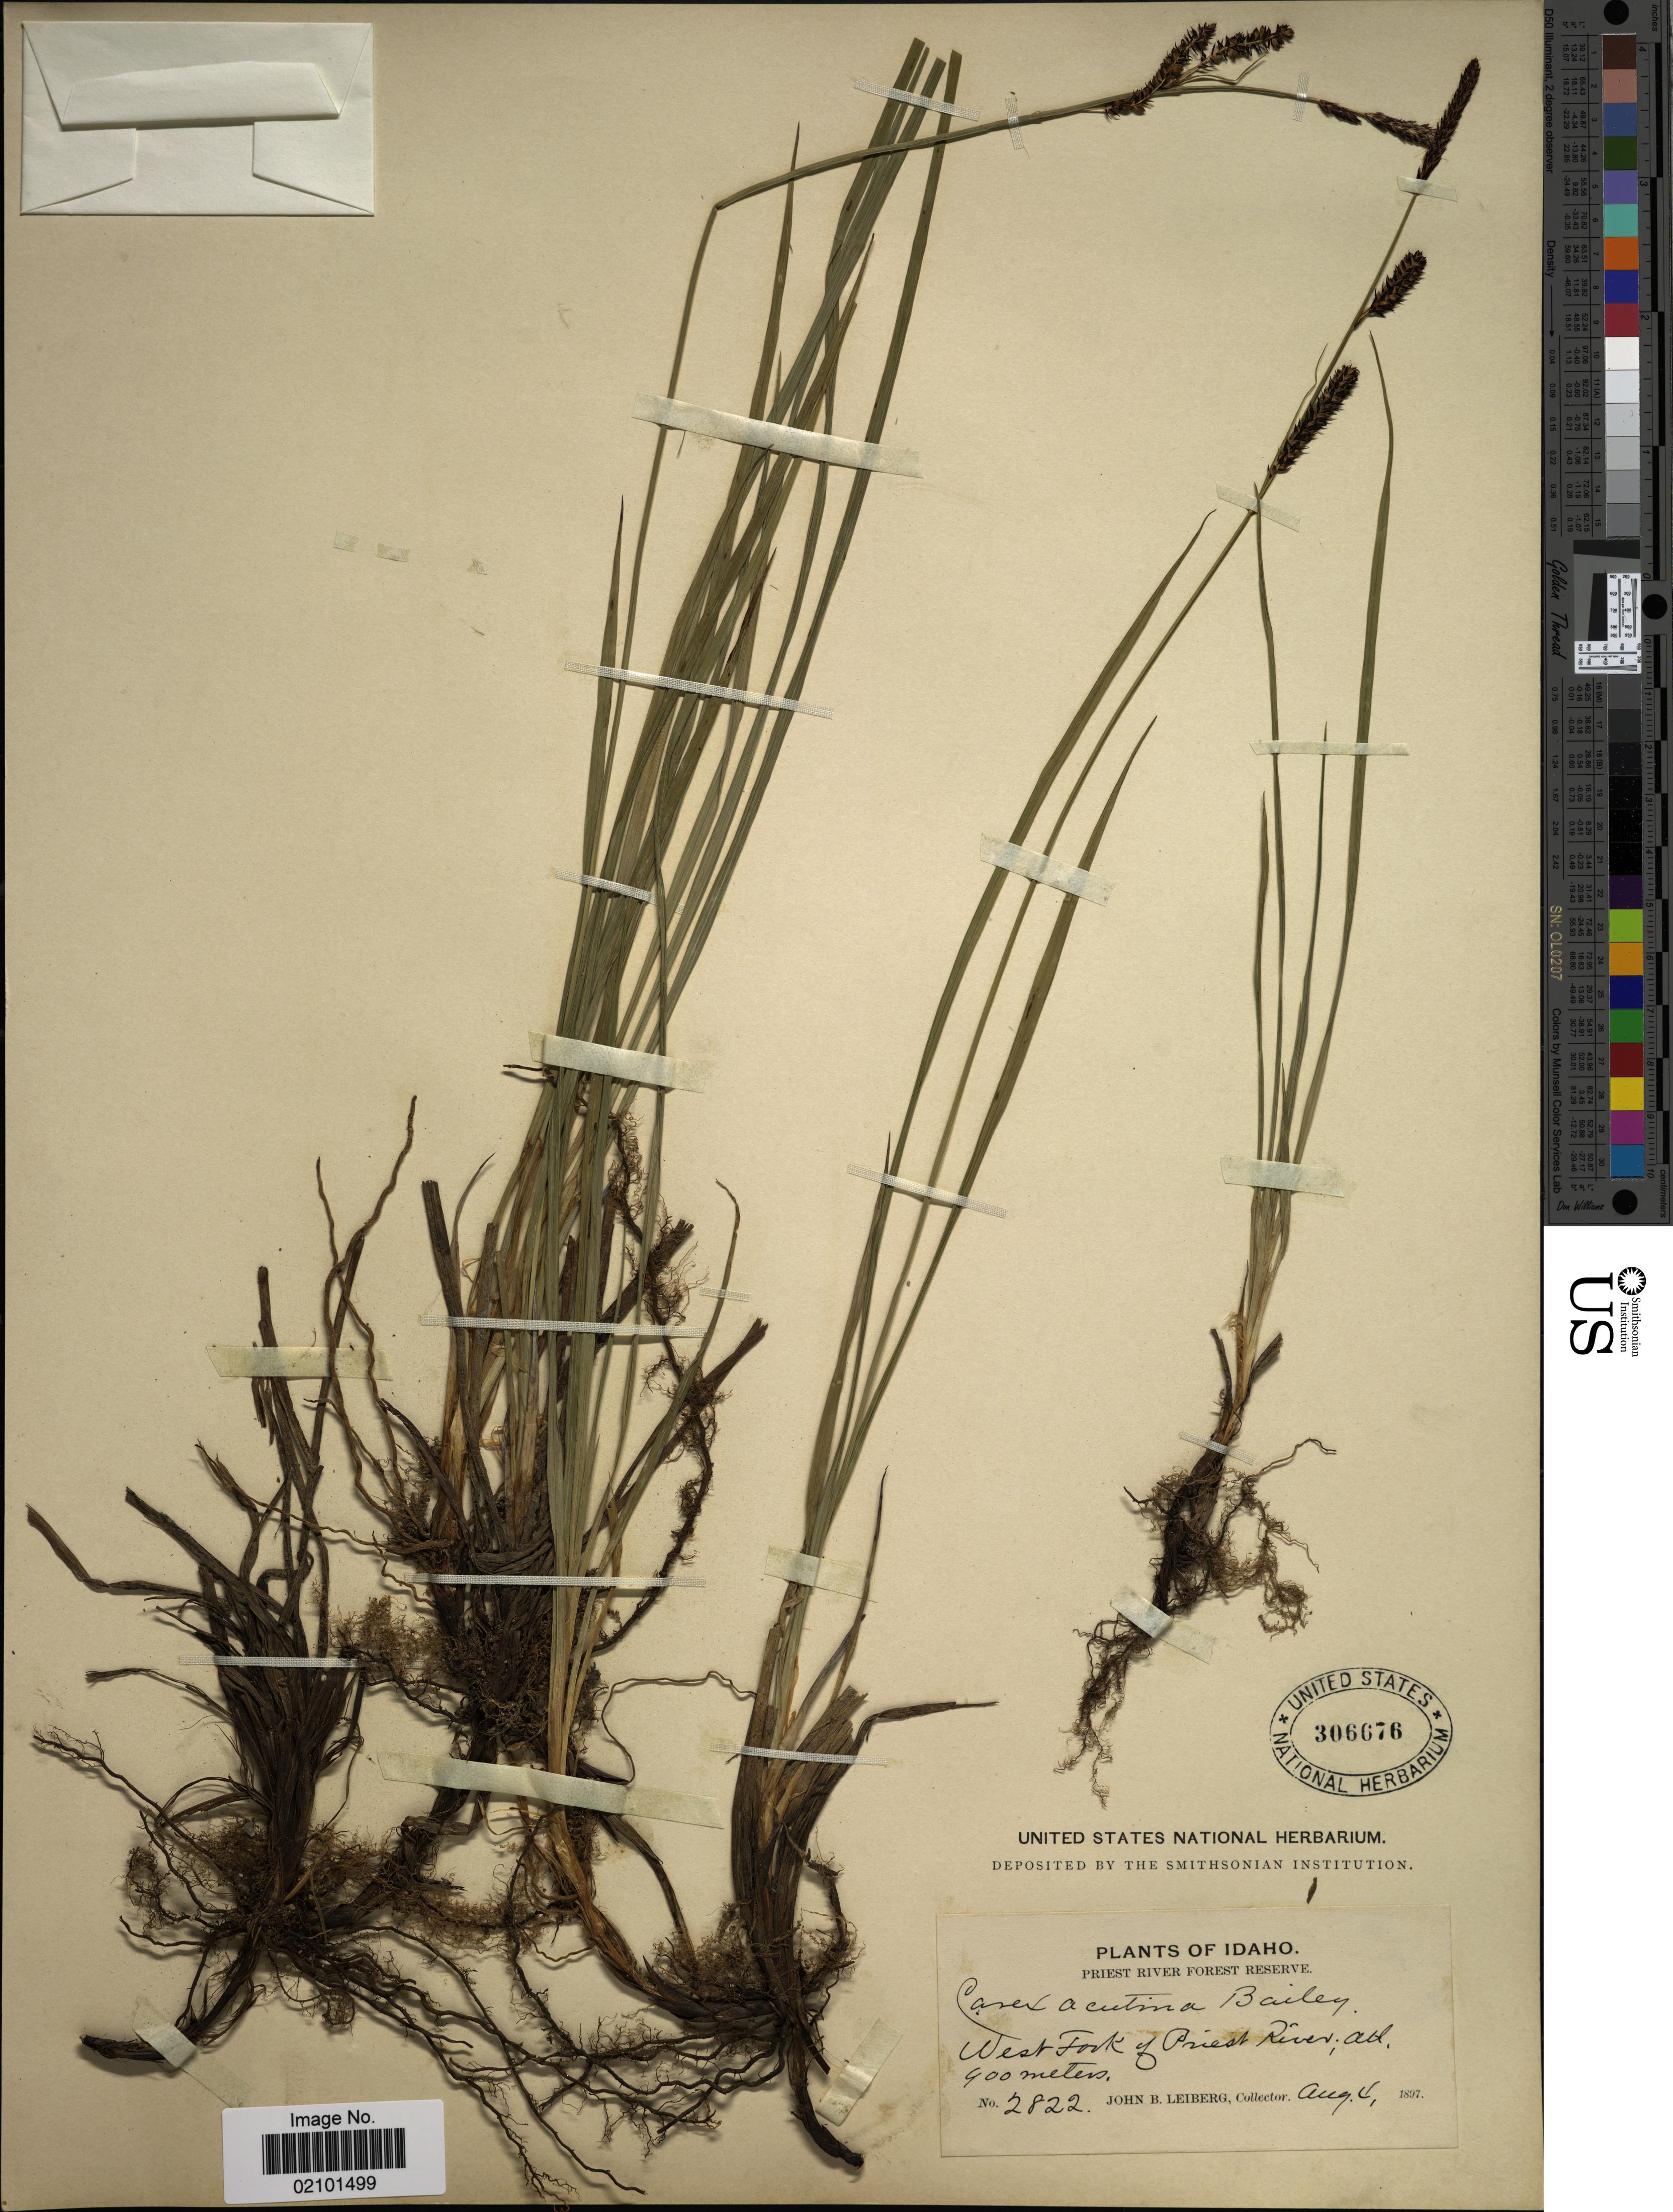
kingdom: Plantae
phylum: Tracheophyta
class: Liliopsida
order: Poales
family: Cyperaceae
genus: Carex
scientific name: Carex aquatilis var. aquatilis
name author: Wahlenb.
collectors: J. B. Leiberg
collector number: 2822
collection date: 1897-08-04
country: United States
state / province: Idaho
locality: Priest River Forest Reserve. West Fork of Priest River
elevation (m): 900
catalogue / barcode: US 306676